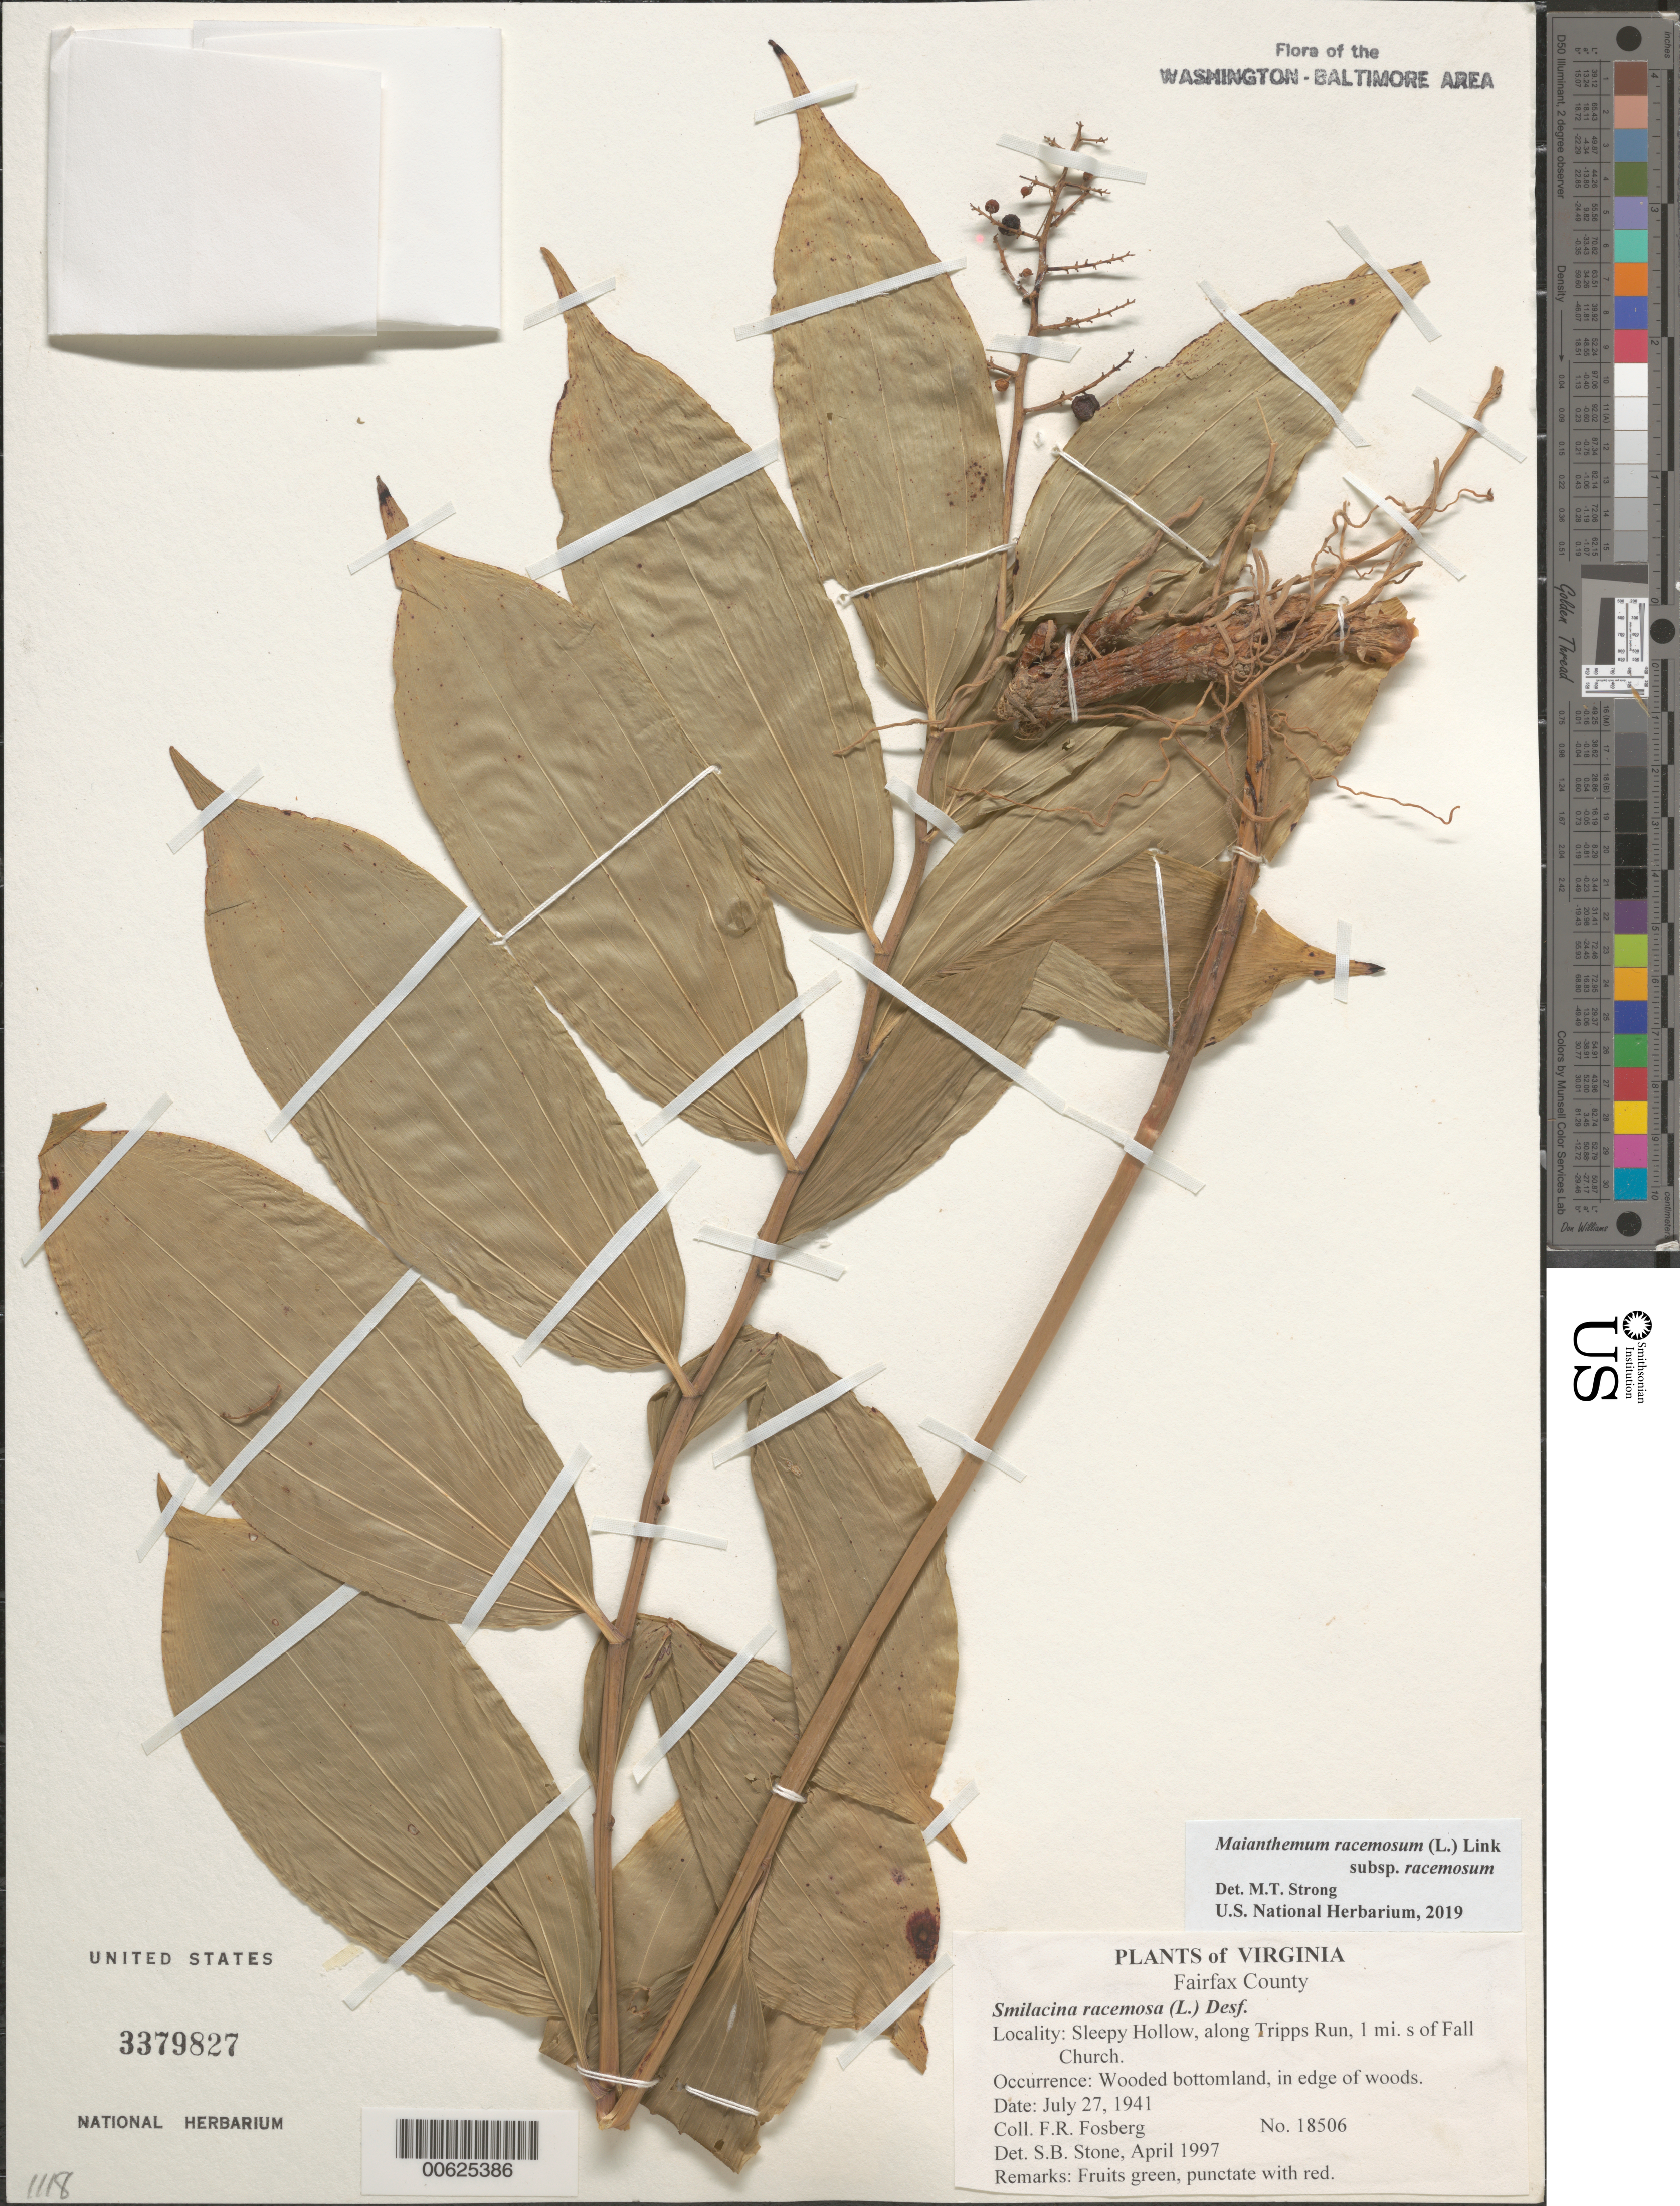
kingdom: Plantae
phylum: Tracheophyta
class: Liliopsida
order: Asparagales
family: Asparagaceae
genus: Maianthemum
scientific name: Maianthemum racemosum subsp. racemosum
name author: (L.) Link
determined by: Strong, Mark T., (BOT), Smithsonian Institution - National Museum of Natural History (UNITED STATES)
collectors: F. R. Fosberg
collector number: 18506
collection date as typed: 27 Jul 1941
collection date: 1941-07-27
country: United States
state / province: Virginia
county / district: Fairfax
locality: Sleepy Hollow, along Tripps Run, 1 mi. S of Falls Church.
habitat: Wooded bottomland, in edge of woods.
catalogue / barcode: US 3379827